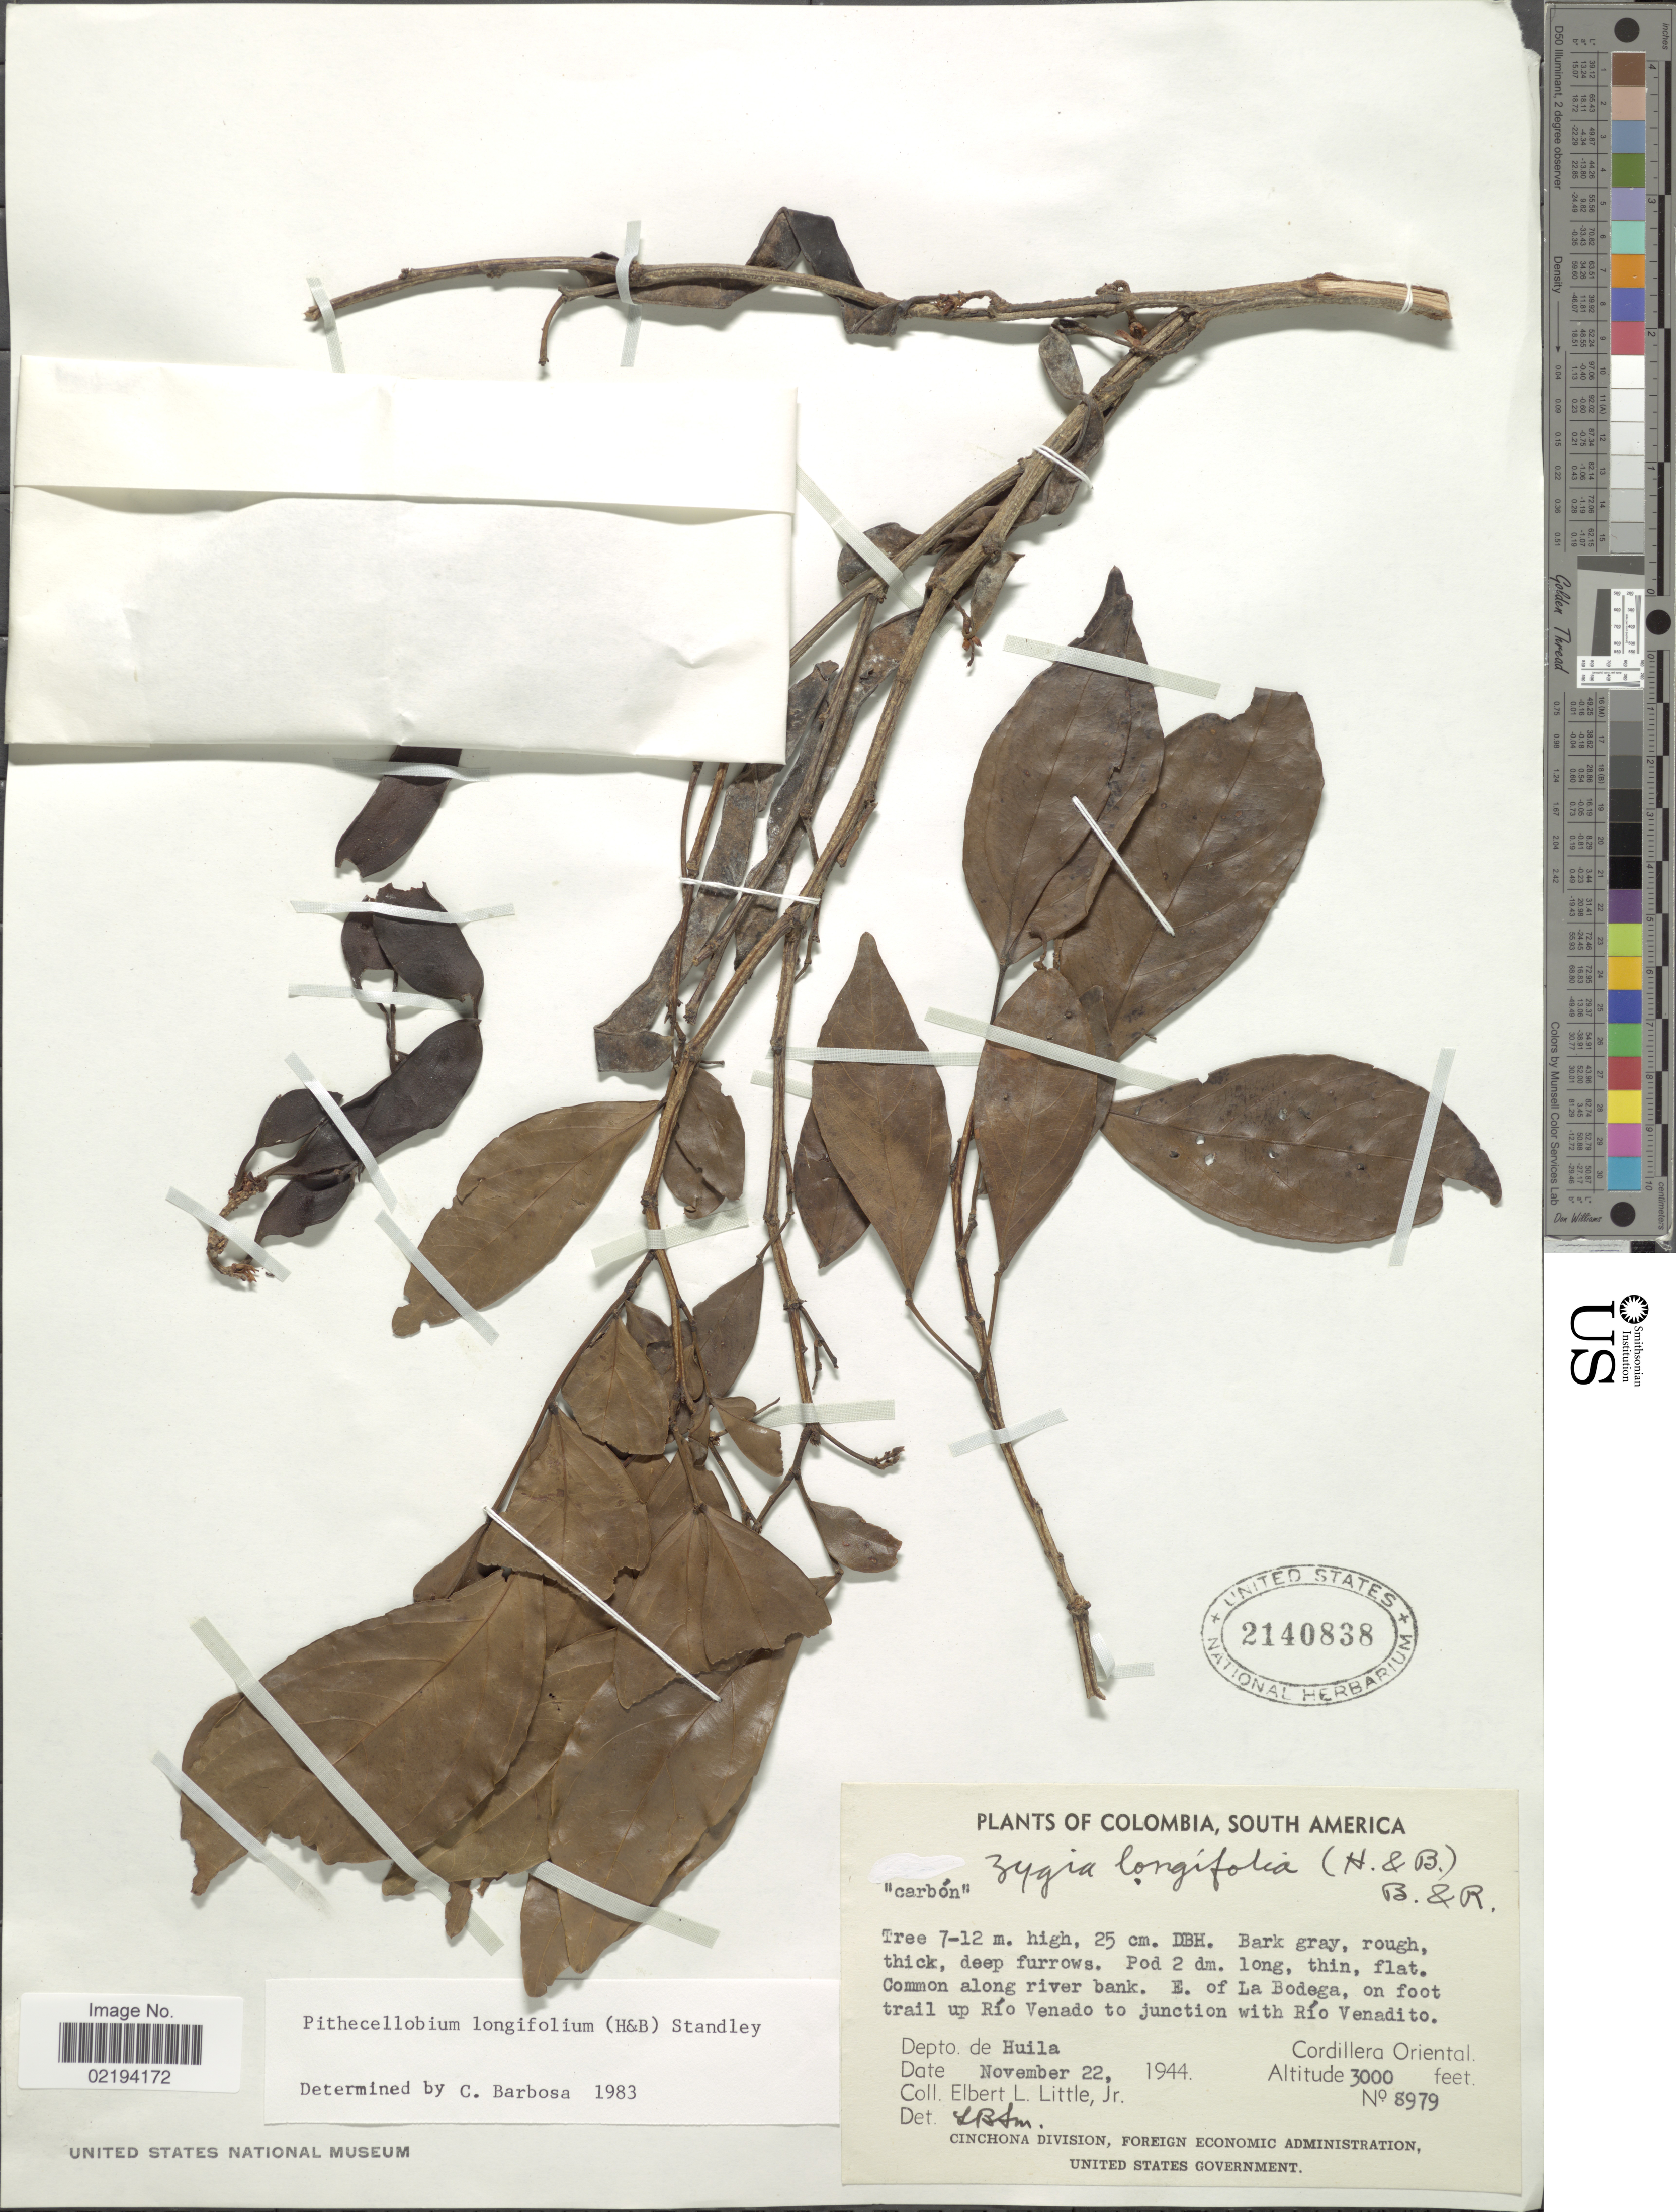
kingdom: Plantae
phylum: Tracheophyta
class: Magnoliopsida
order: Fabales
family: Fabaceae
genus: Zygia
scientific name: Zygia longifolia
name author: (Willd.) Britton & Rose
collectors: E. L. Little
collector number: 8979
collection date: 1944-11-22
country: Colombia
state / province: Huila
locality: Common along river bank. E of La Bodega, on foot trail up Río Venado junction with Río Venadito, Depto. de Huila, Cordillera Oriental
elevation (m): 914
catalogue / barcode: US 2140838